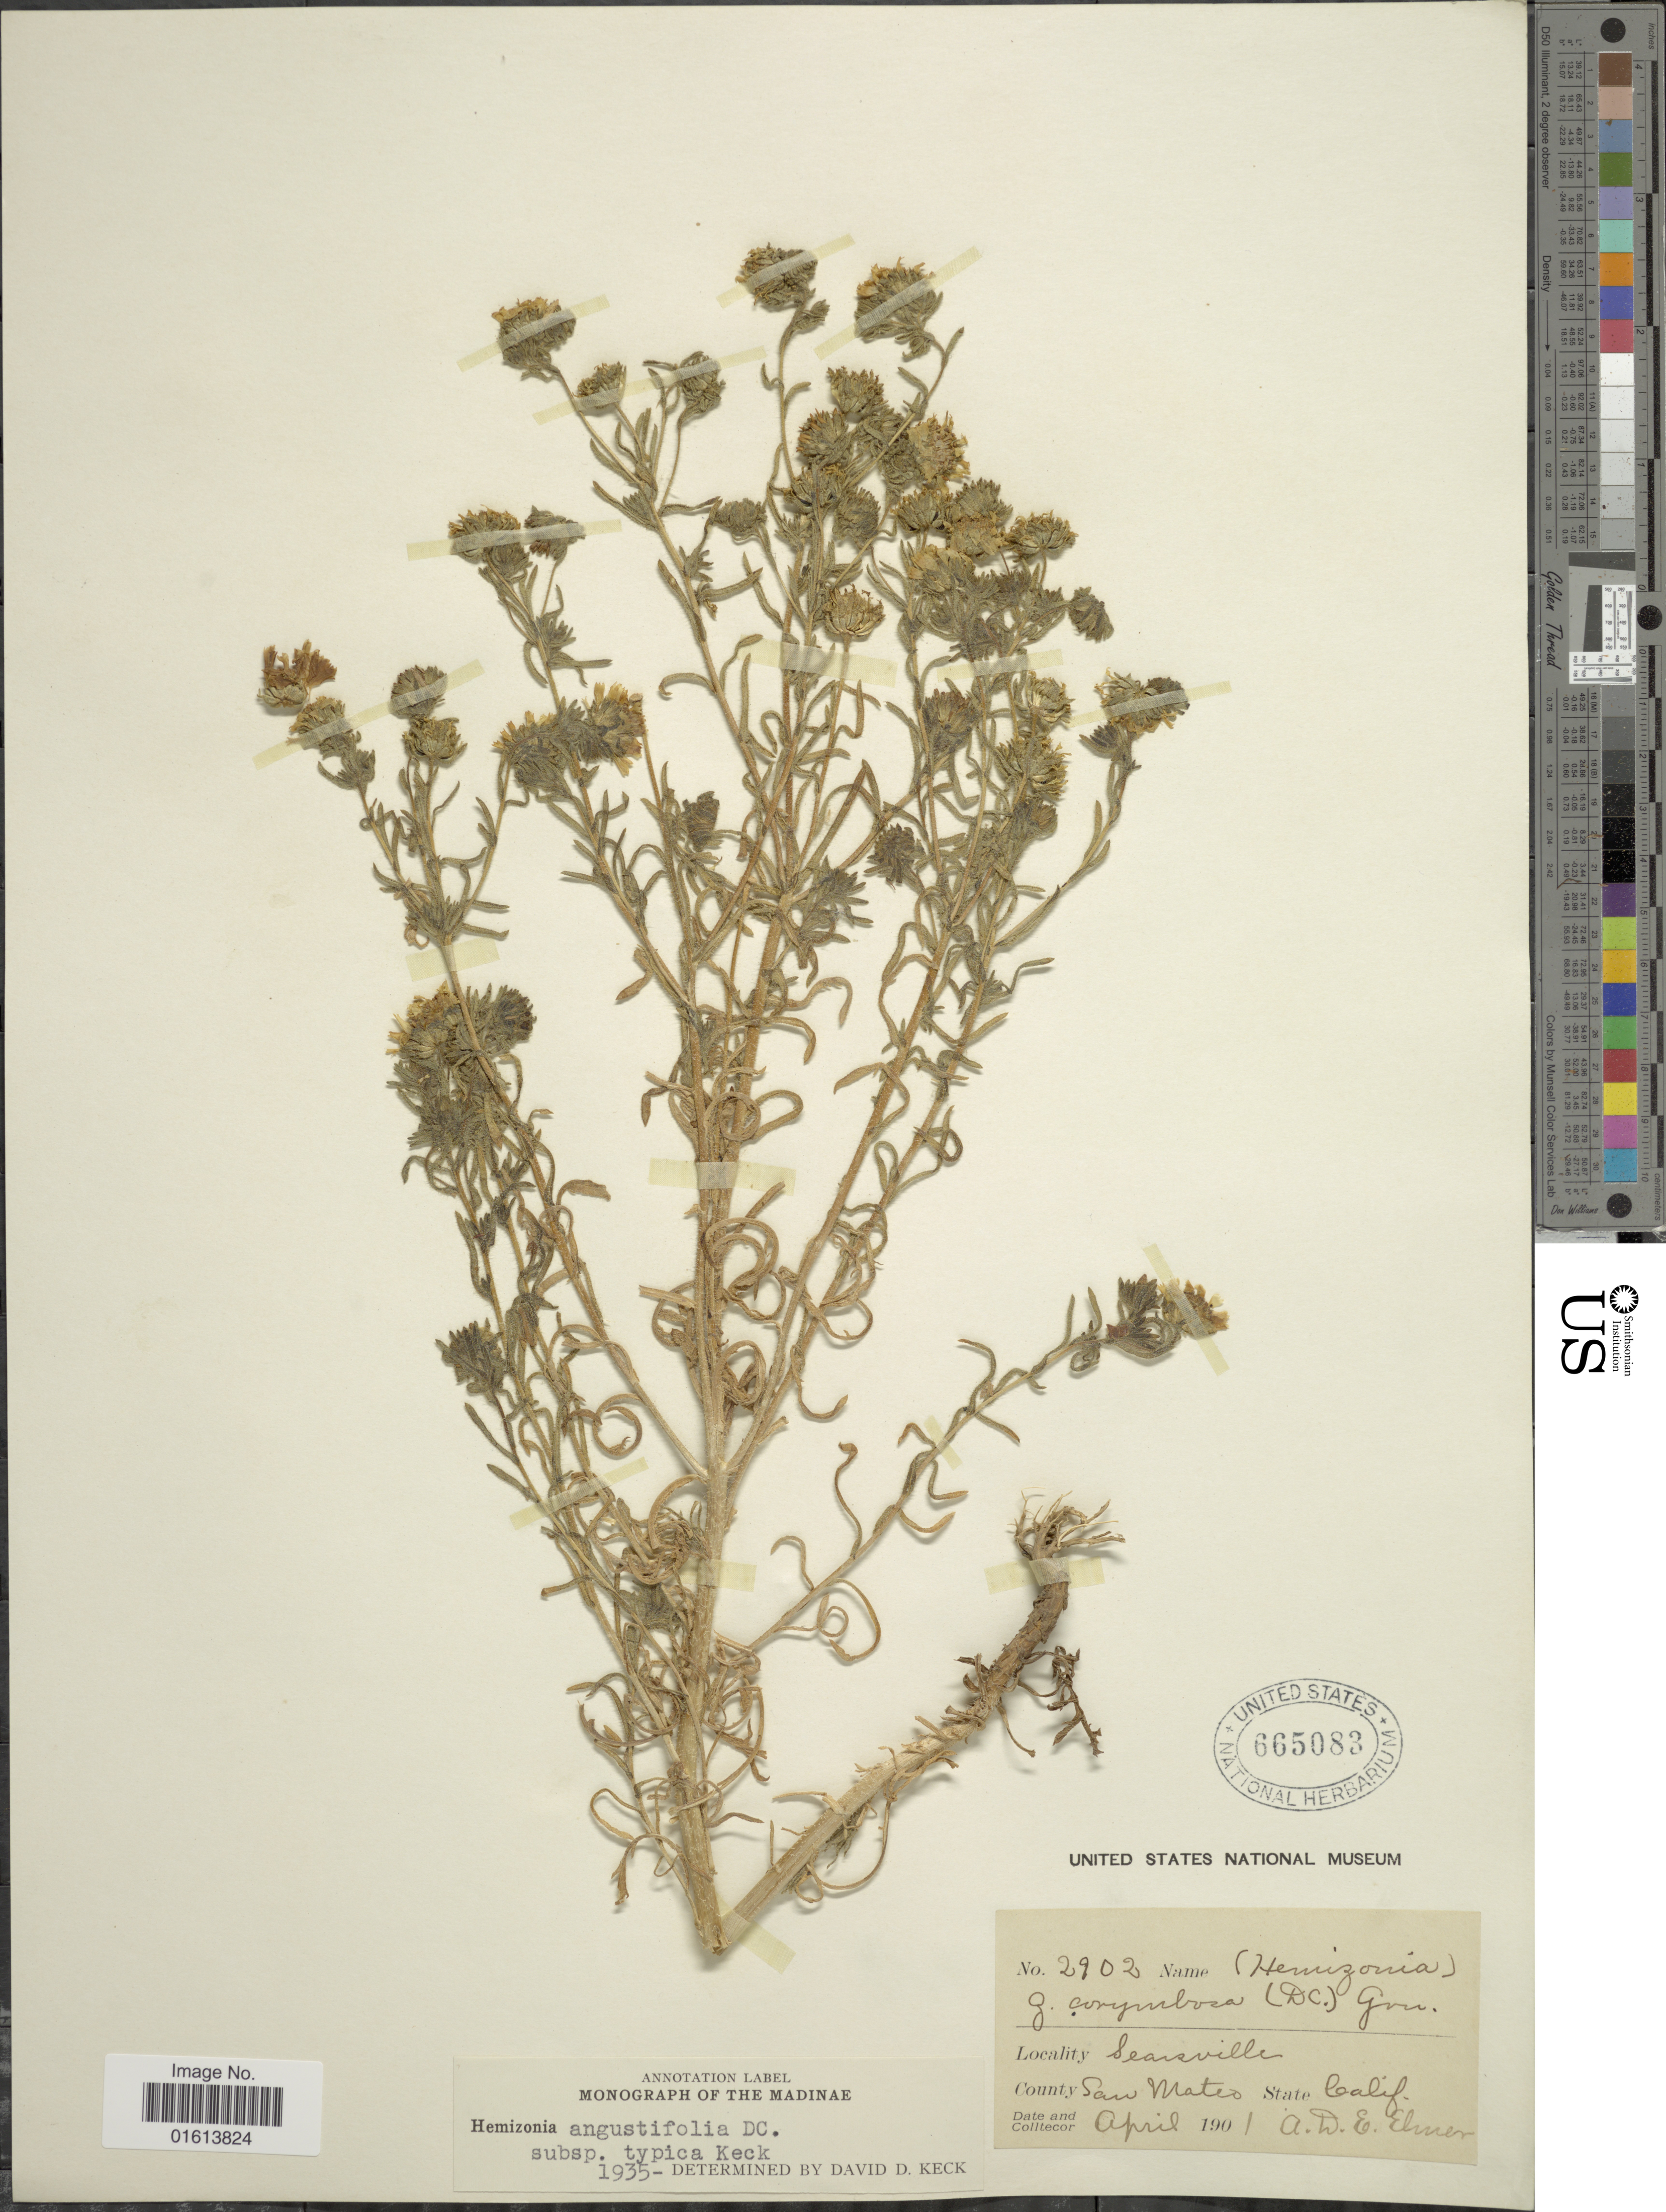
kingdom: Plantae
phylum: Tracheophyta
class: Magnoliopsida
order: Asterales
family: Asteraceae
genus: Deinandra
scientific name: Deinandra corymbosa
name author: (DC.) B.G. Baldwin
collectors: A. D. E. Elmer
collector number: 2902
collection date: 1901-04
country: United States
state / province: California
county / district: San Mateo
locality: Searsville. County San Mateo.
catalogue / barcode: US 665083